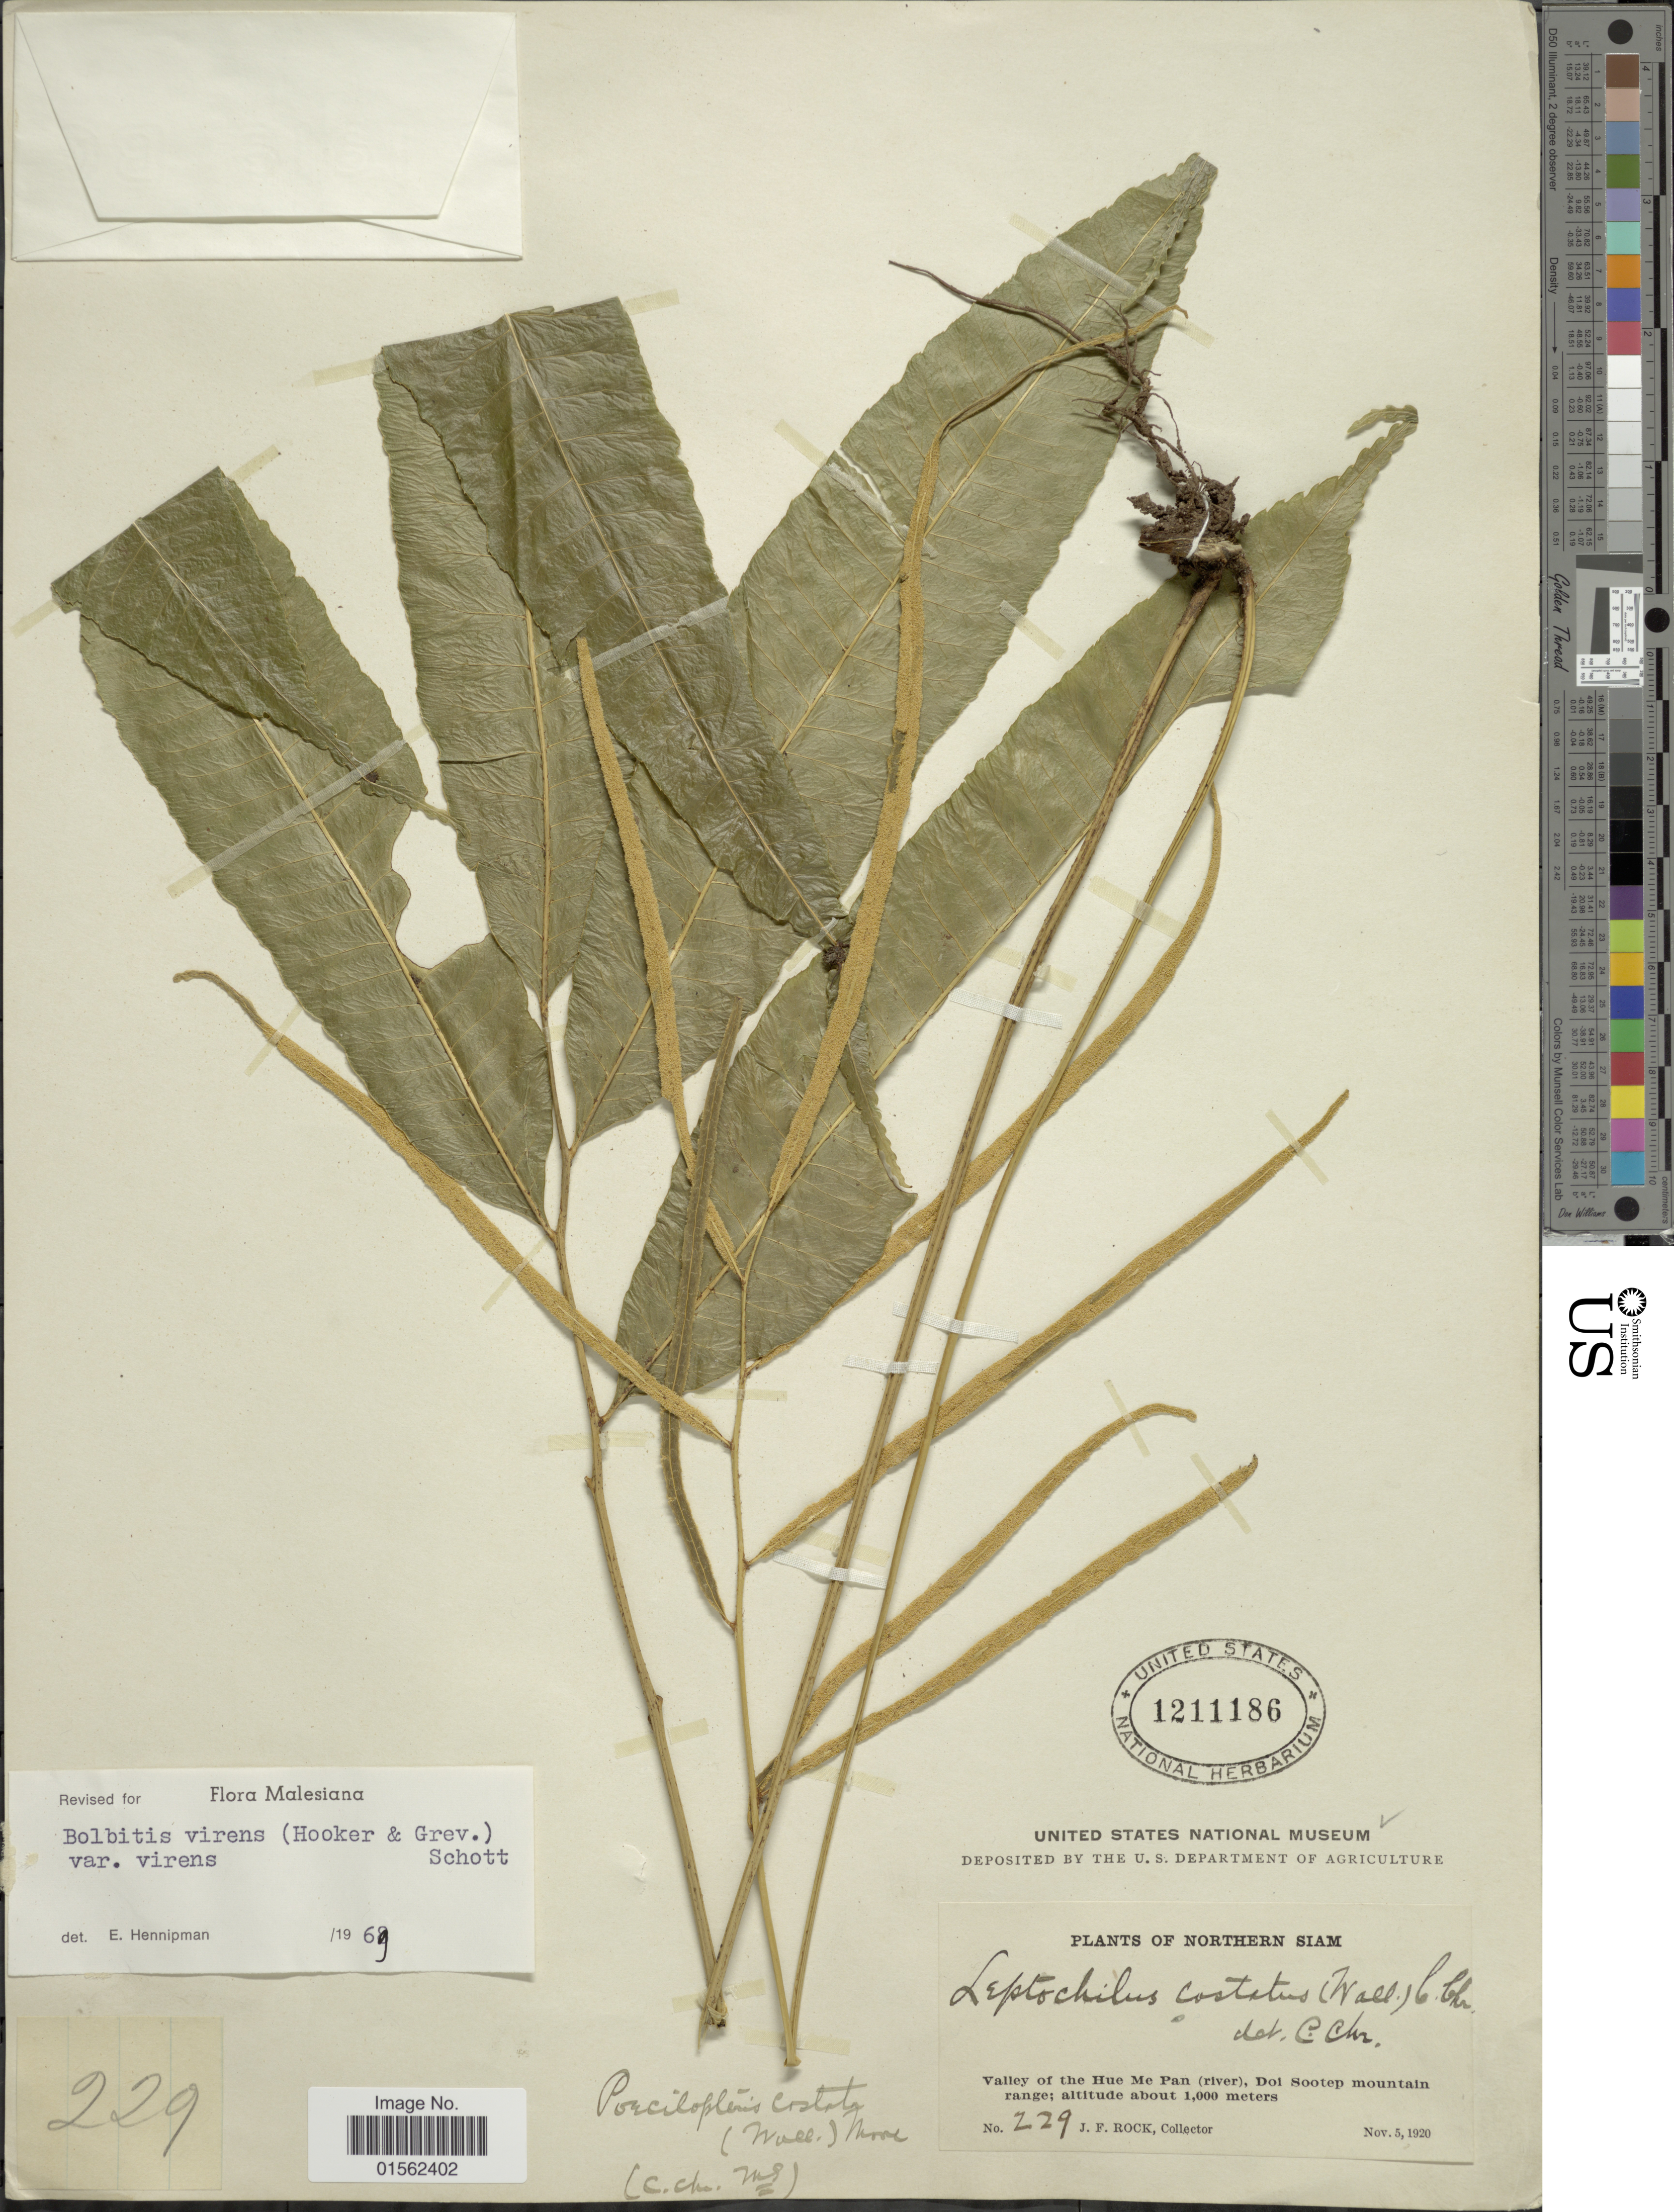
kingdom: Plantae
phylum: Tracheophyta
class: Polypodiopsida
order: Polypodiales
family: Dryopteridaceae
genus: Bolbitis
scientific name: Bolbitis virens var. virens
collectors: J. Rock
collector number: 229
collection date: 1920-11-05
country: Thailand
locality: Northern Siam, valley of the Hue Me Pan (river), Doi Sootep mountain range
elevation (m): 1000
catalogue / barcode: US 1211186